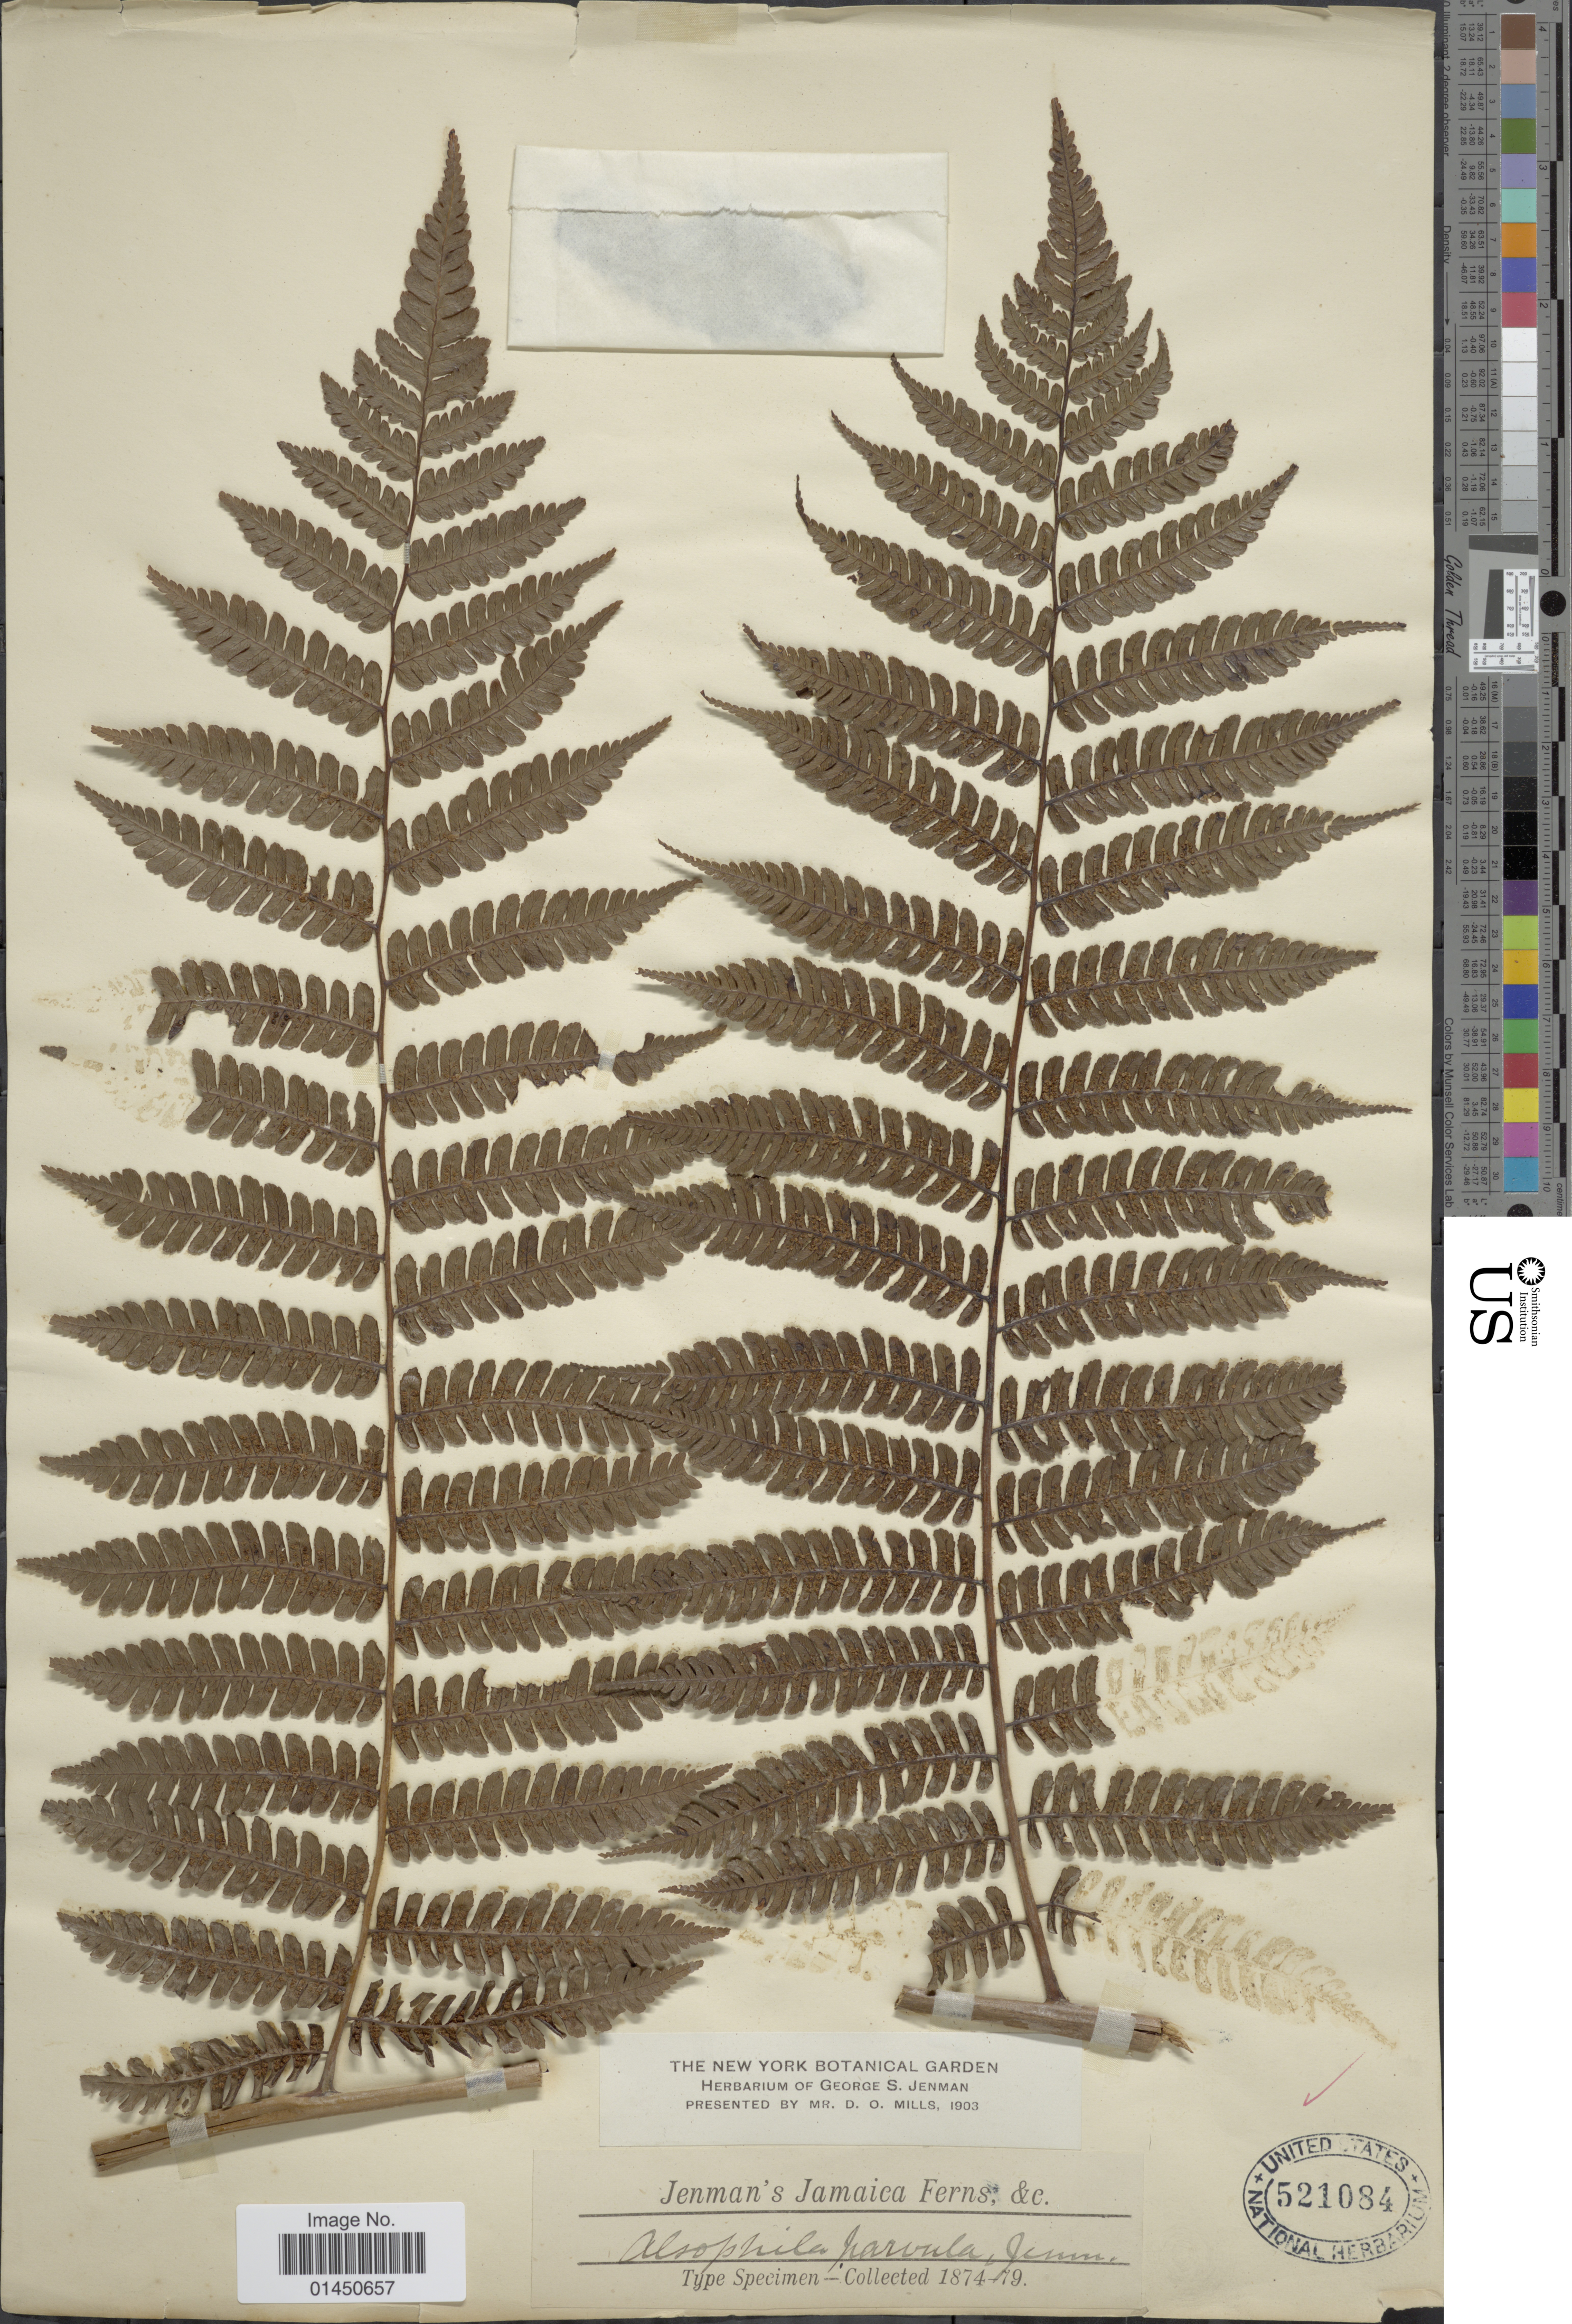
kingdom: Plantae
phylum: Tracheophyta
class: Polypodiopsida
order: Cyatheales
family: Cyatheaceae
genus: Cyathea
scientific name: Cyathea parvula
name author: (Jenman) Domin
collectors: G. S. Jenman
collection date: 1874/1879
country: Jamaica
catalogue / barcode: US 521084